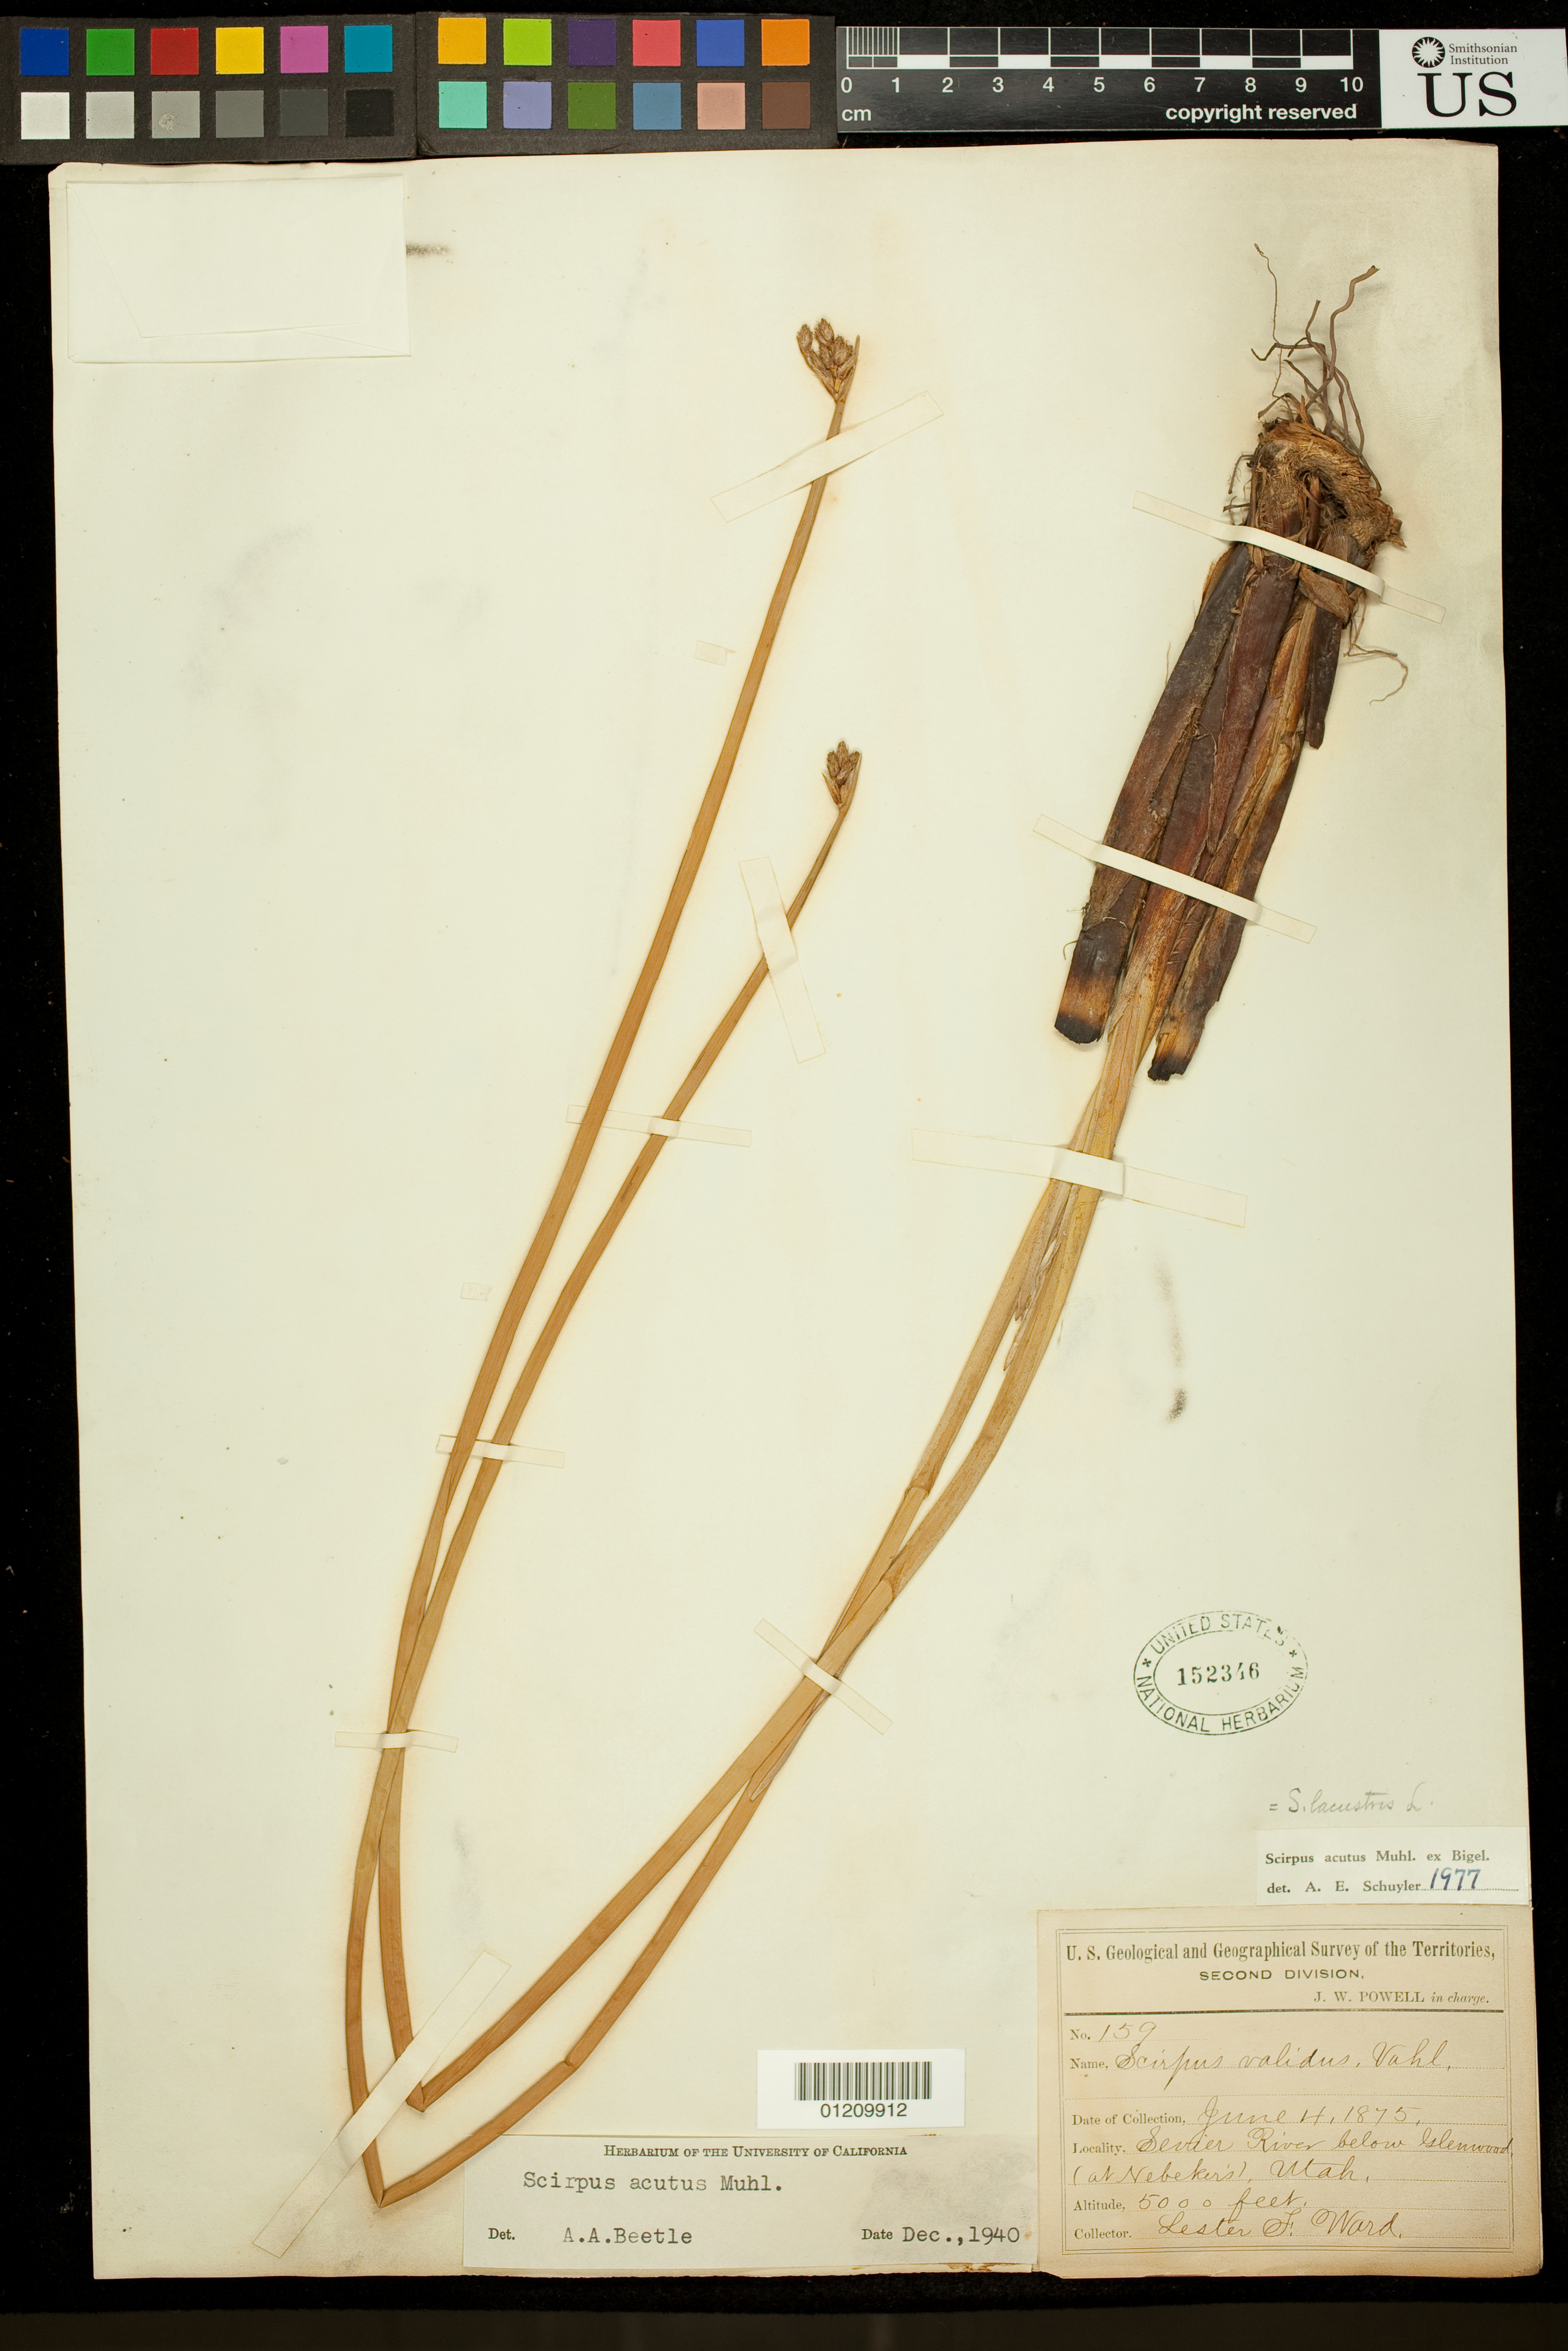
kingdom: Plantae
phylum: Tracheophyta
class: Liliopsida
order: Poales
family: Cyperaceae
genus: Schoenoplectus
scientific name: Schoenoplectus acutus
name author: (Muhl. ex Bigelow) Á. Löve & D. Löve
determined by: Strong, Mark T., (BOT), Smithsonian Institution - National Museum of Natural History (UNITED STATES)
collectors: L. F. Ward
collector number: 159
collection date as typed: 04 Jun 1875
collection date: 1875-06-04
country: United States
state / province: Utah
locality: Sevier River below Glenwood.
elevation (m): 1524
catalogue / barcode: US 152346